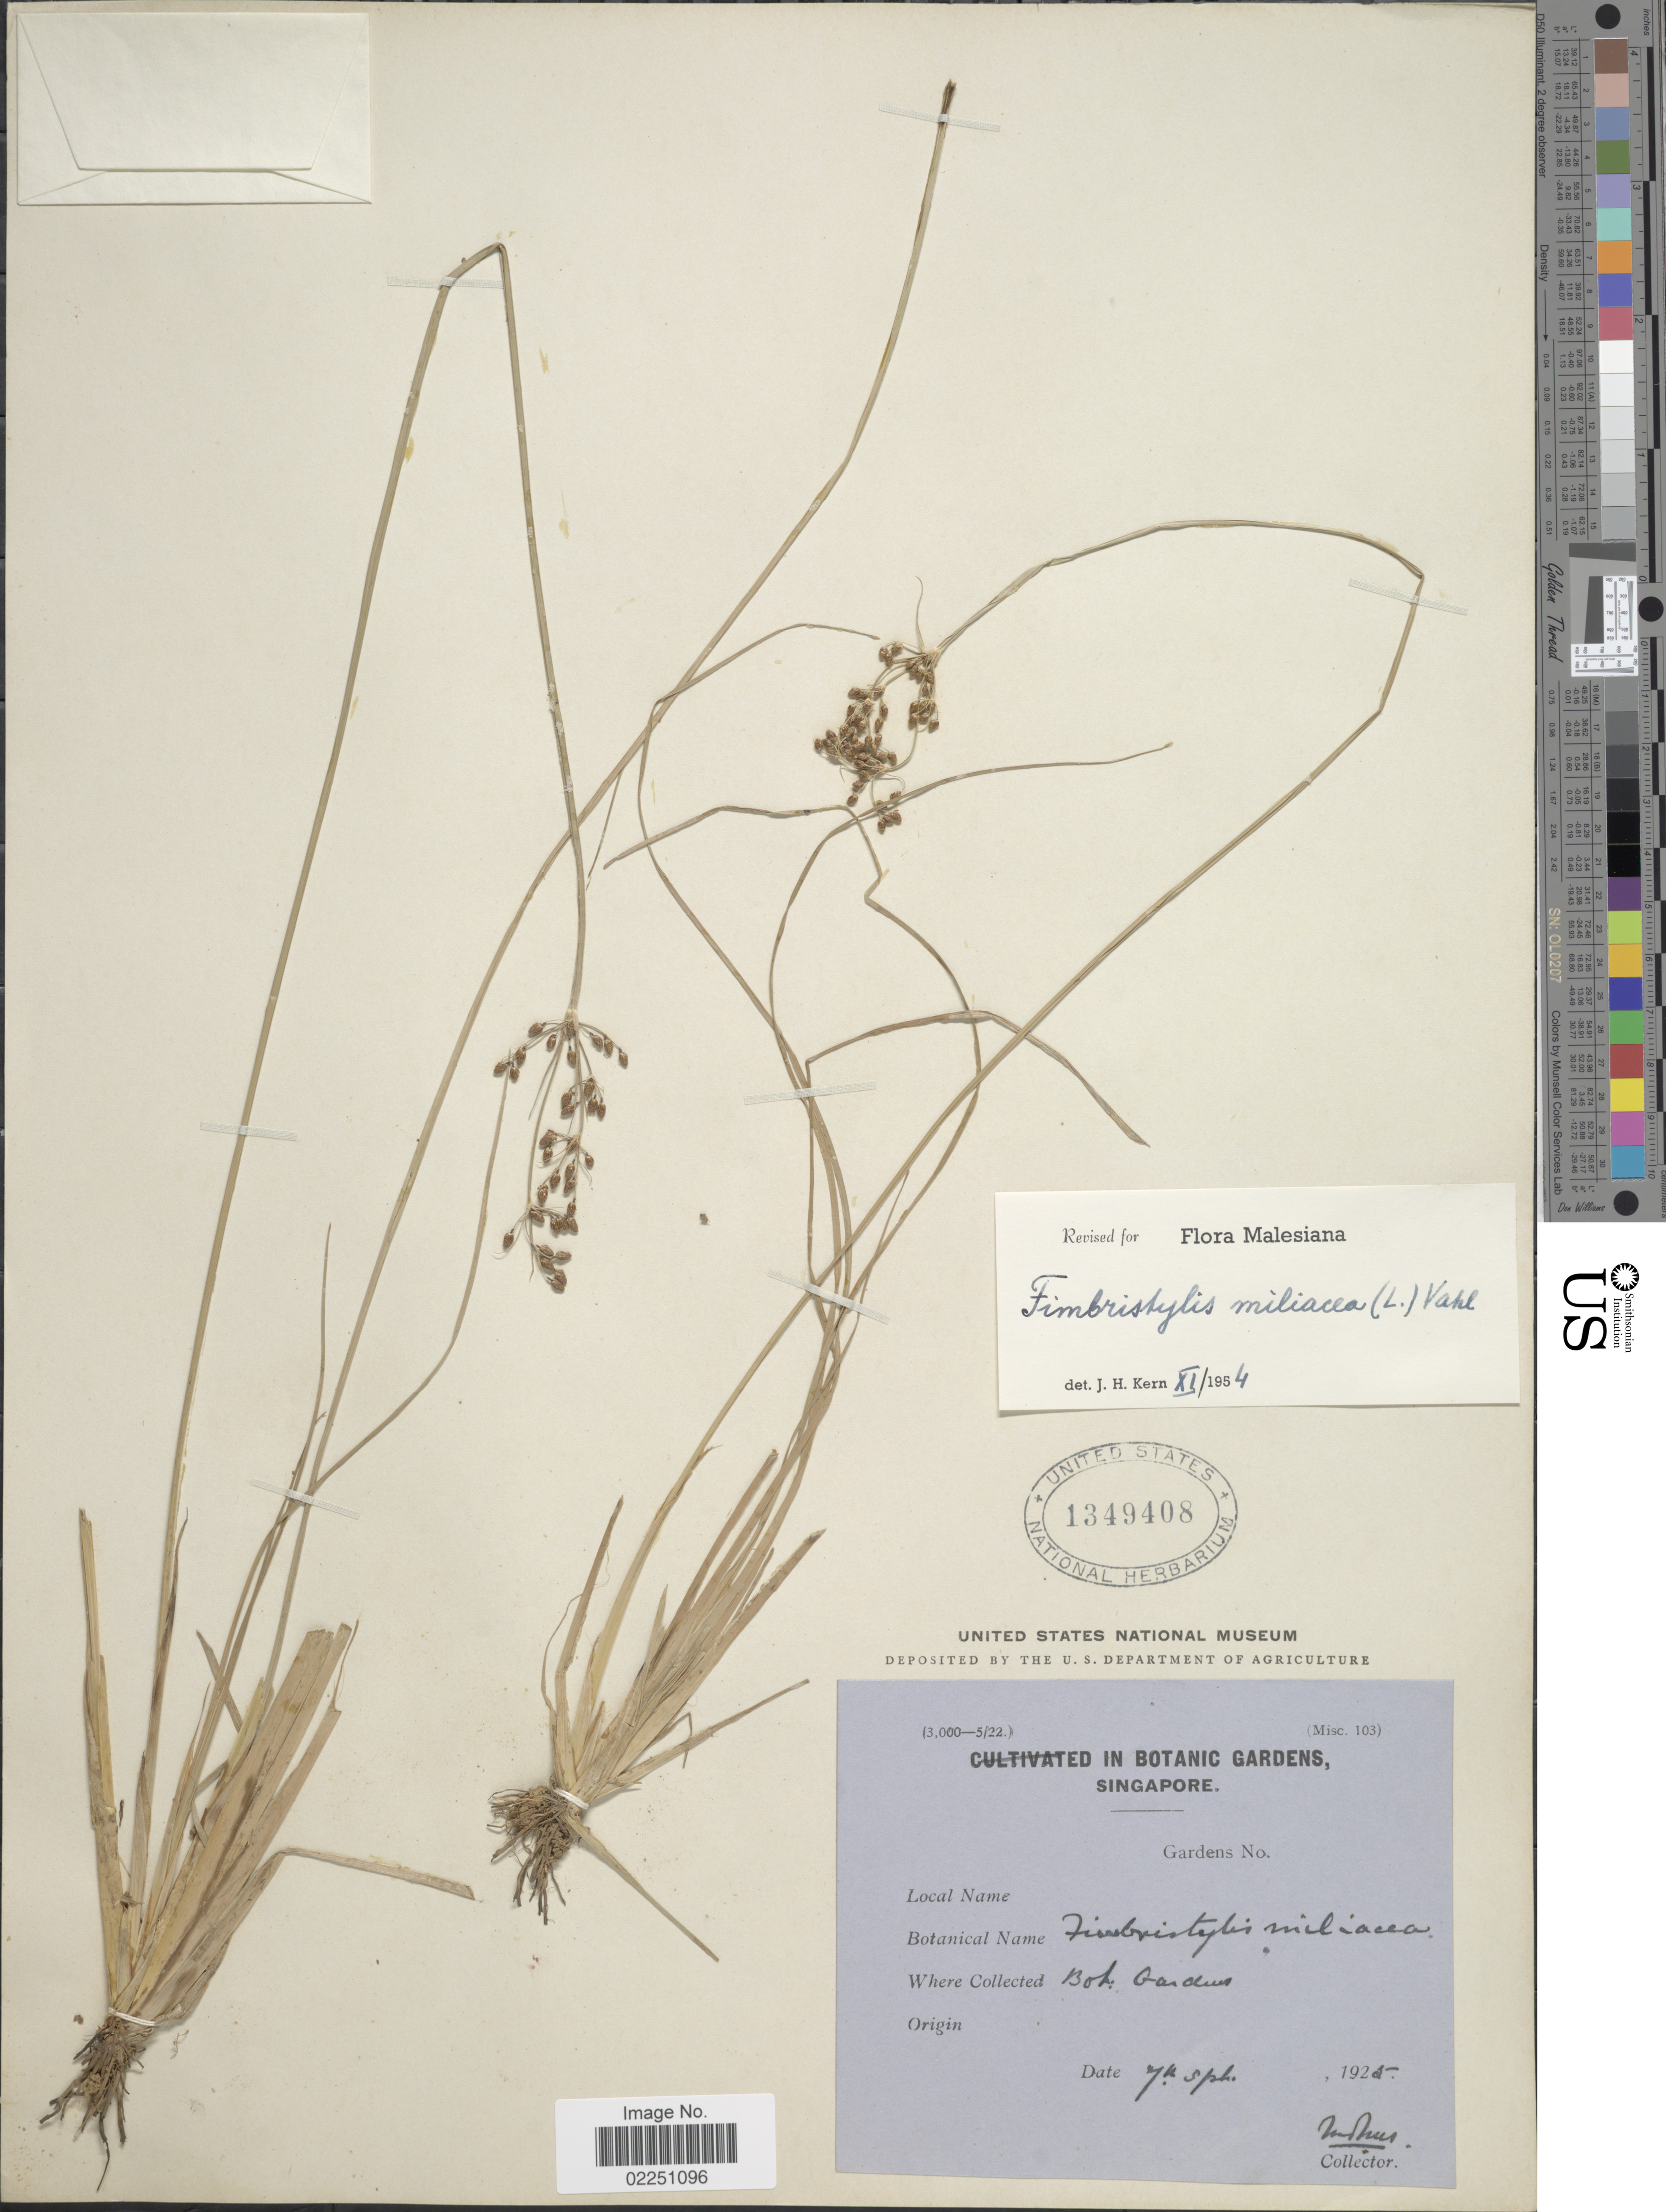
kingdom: Plantae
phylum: Tracheophyta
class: Liliopsida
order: Poales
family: Cyperaceae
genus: Fimbristylis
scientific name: Fimbristylis littoralis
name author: Gaudich.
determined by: Strong, M. T., (US), Smithsonian Institution - National Museum of Natural History (UNITED STATES)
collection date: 1925-09-07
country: Singapore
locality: Bot. Gardens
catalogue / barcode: US 1349408